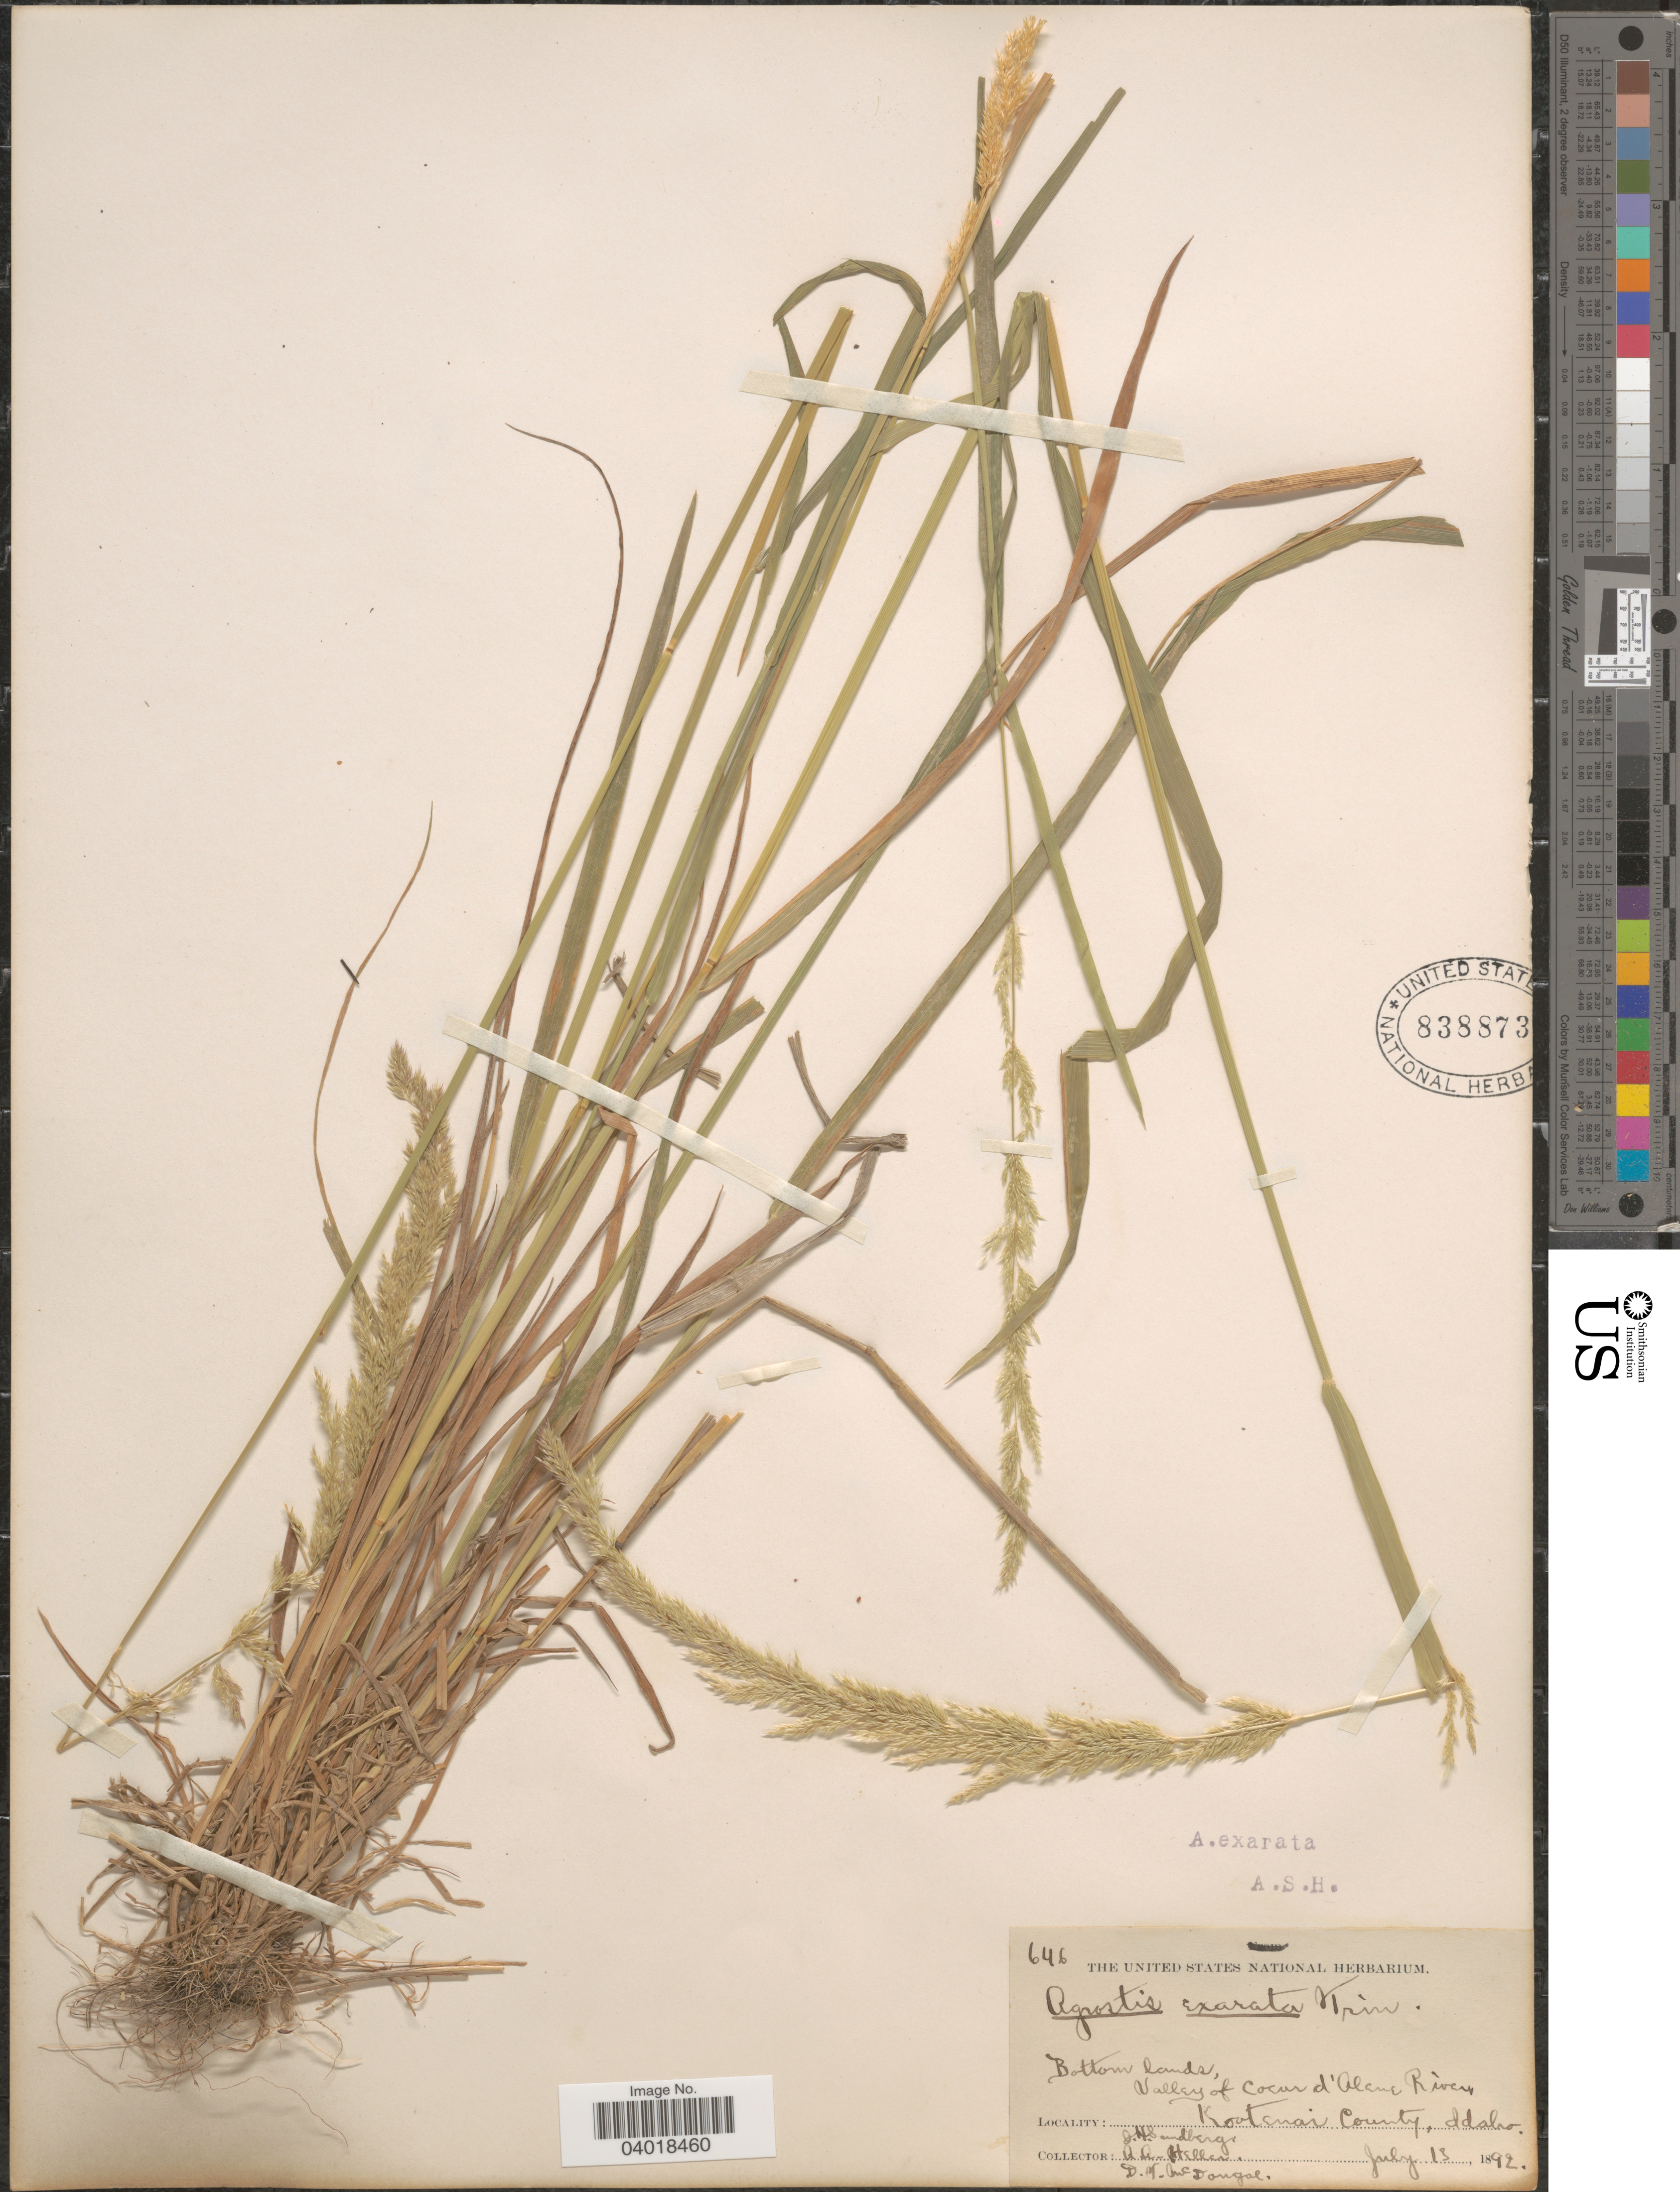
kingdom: Plantae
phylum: Tracheophyta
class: Liliopsida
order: Poales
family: Poaceae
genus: Agrostis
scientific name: Agrostis exarata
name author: Trin.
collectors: J. H. Sandberg, A. A. Heller & D. McDougal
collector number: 646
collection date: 1892-07-13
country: United States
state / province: Idaho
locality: Valley of Coeur d'Alene River. Kootenai County.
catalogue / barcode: US 838873